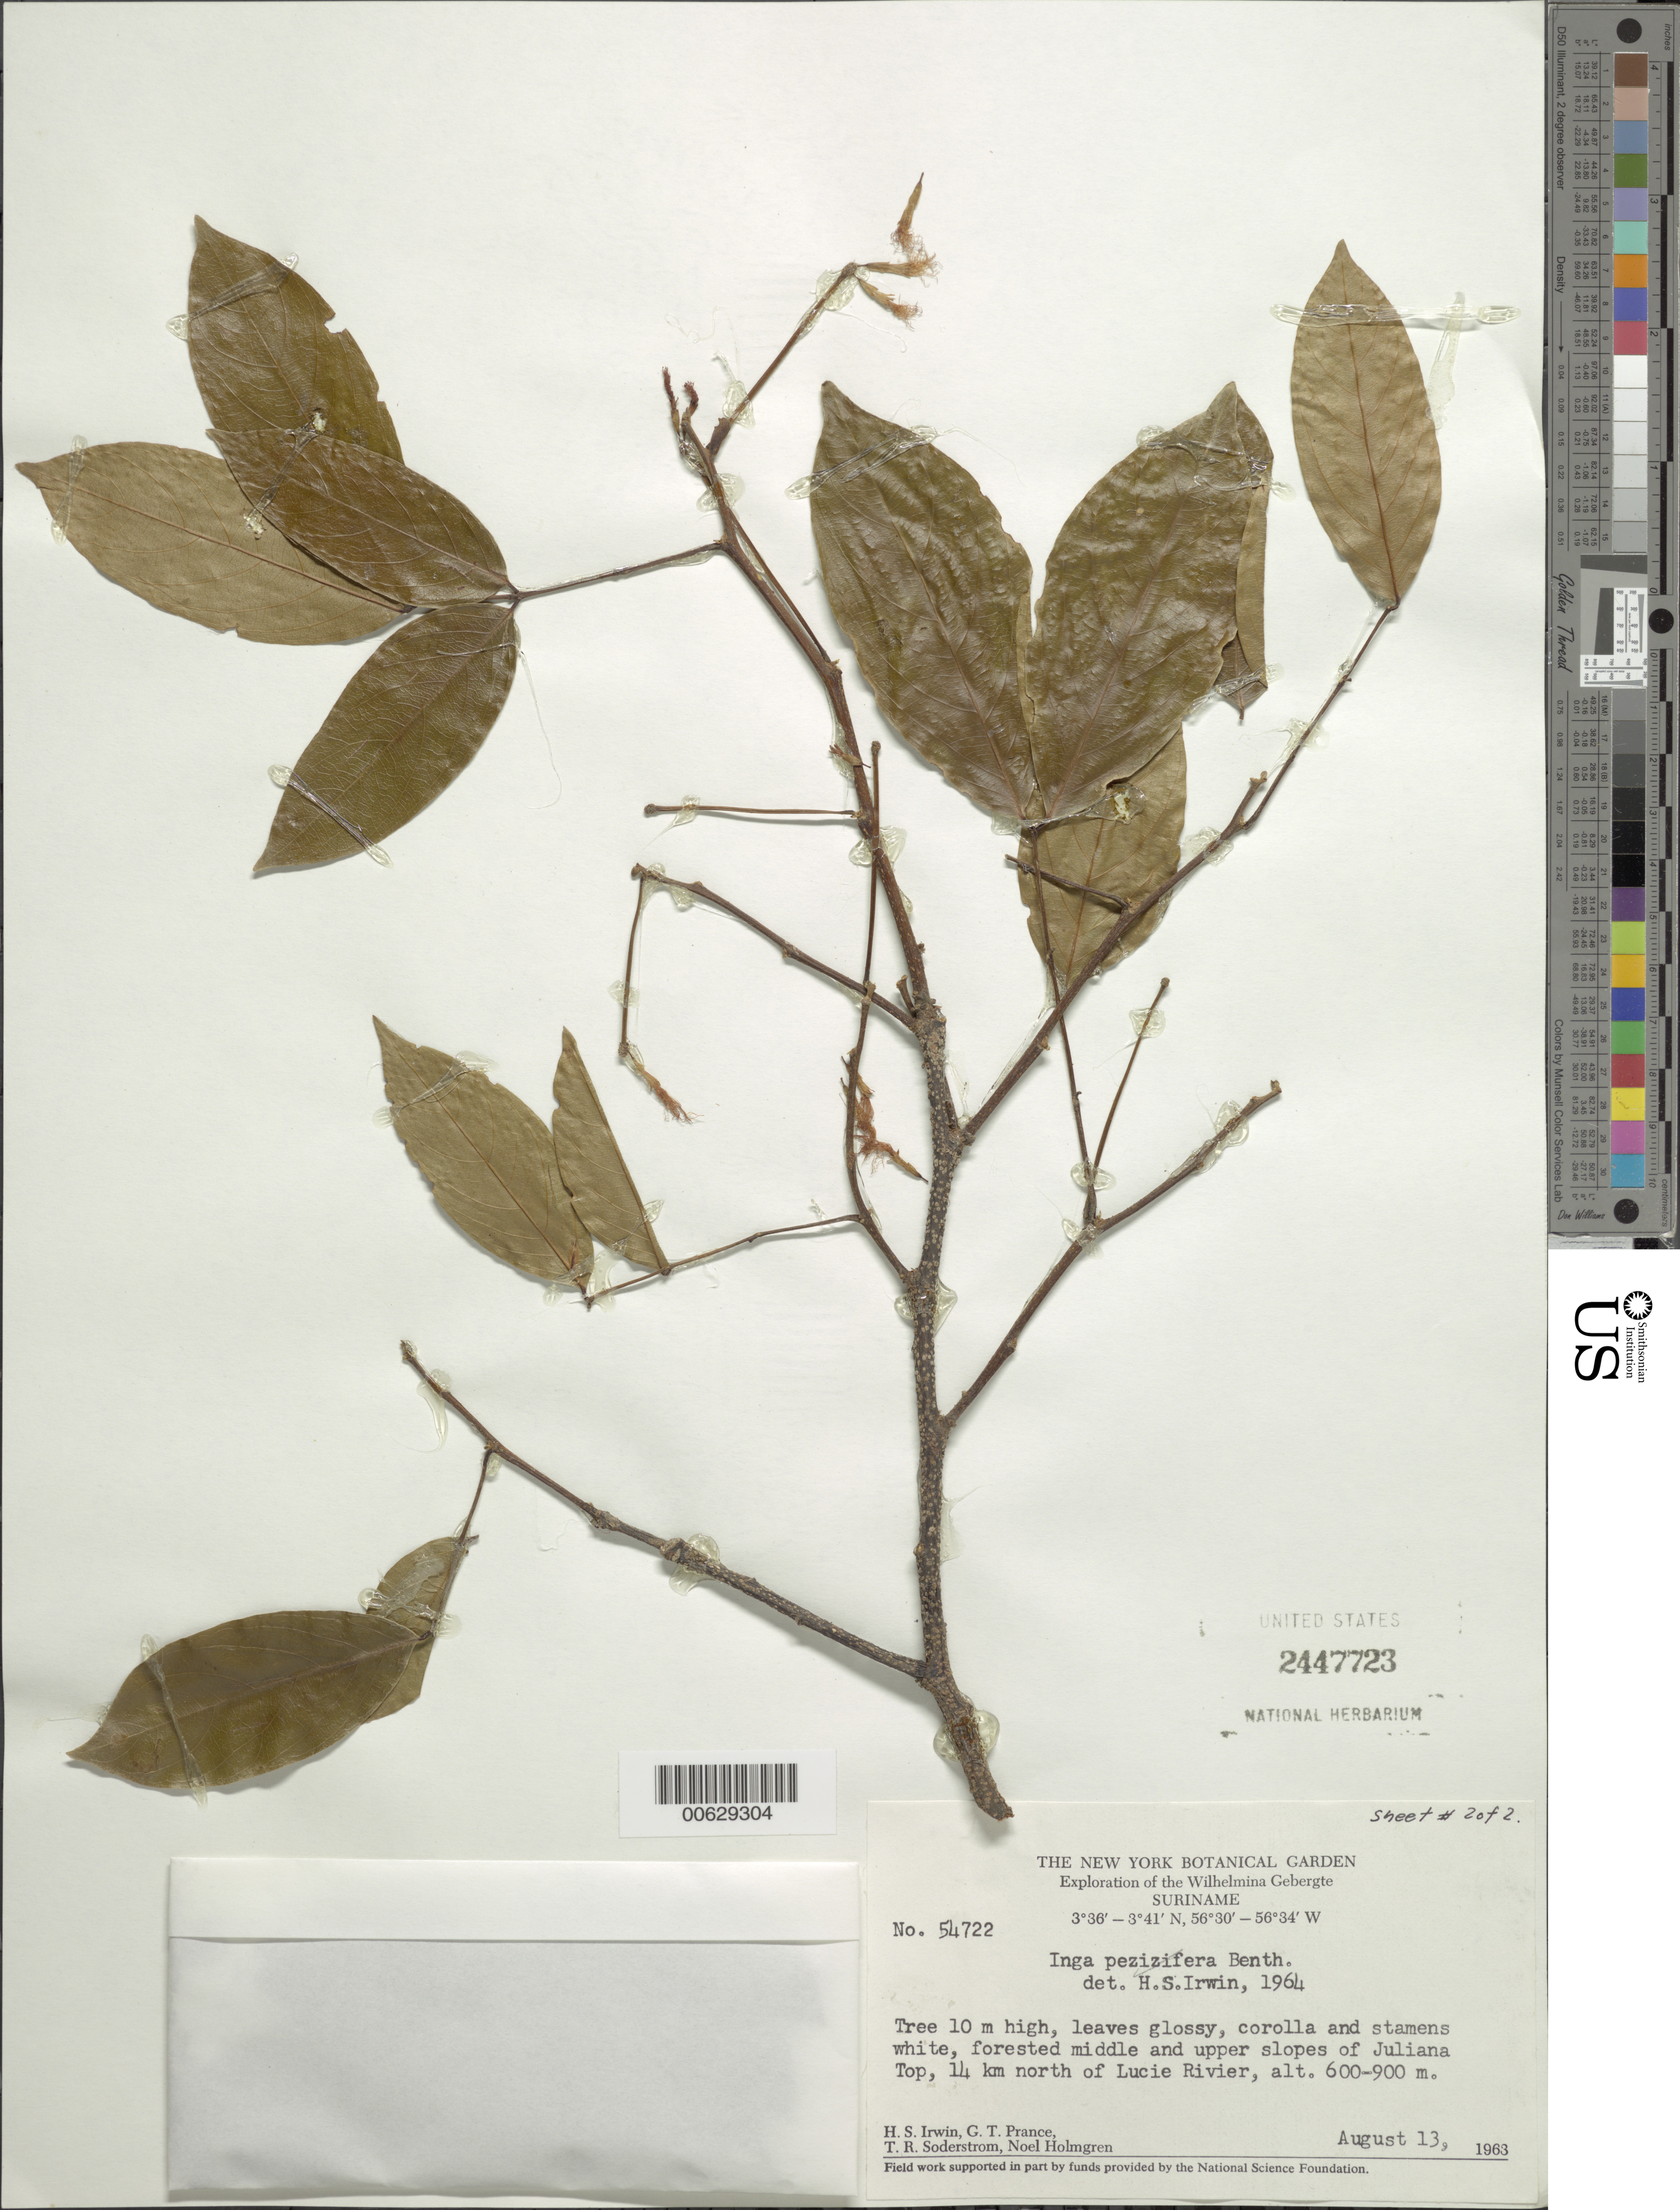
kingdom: Plantae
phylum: Tracheophyta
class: Magnoliopsida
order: Fabales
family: Fabaceae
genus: Inga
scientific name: Inga sp.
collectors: H. Irwin, G. T. Prance, T. R. Soderstrom & N. H. Holmgren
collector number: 54722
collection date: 1963-08-13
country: Suriname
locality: Wilhelmina Gebergte, forested middle and upper slopes off Juliana Top, 14 km north of Lucie Rivier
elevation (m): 600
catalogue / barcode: US 2447723